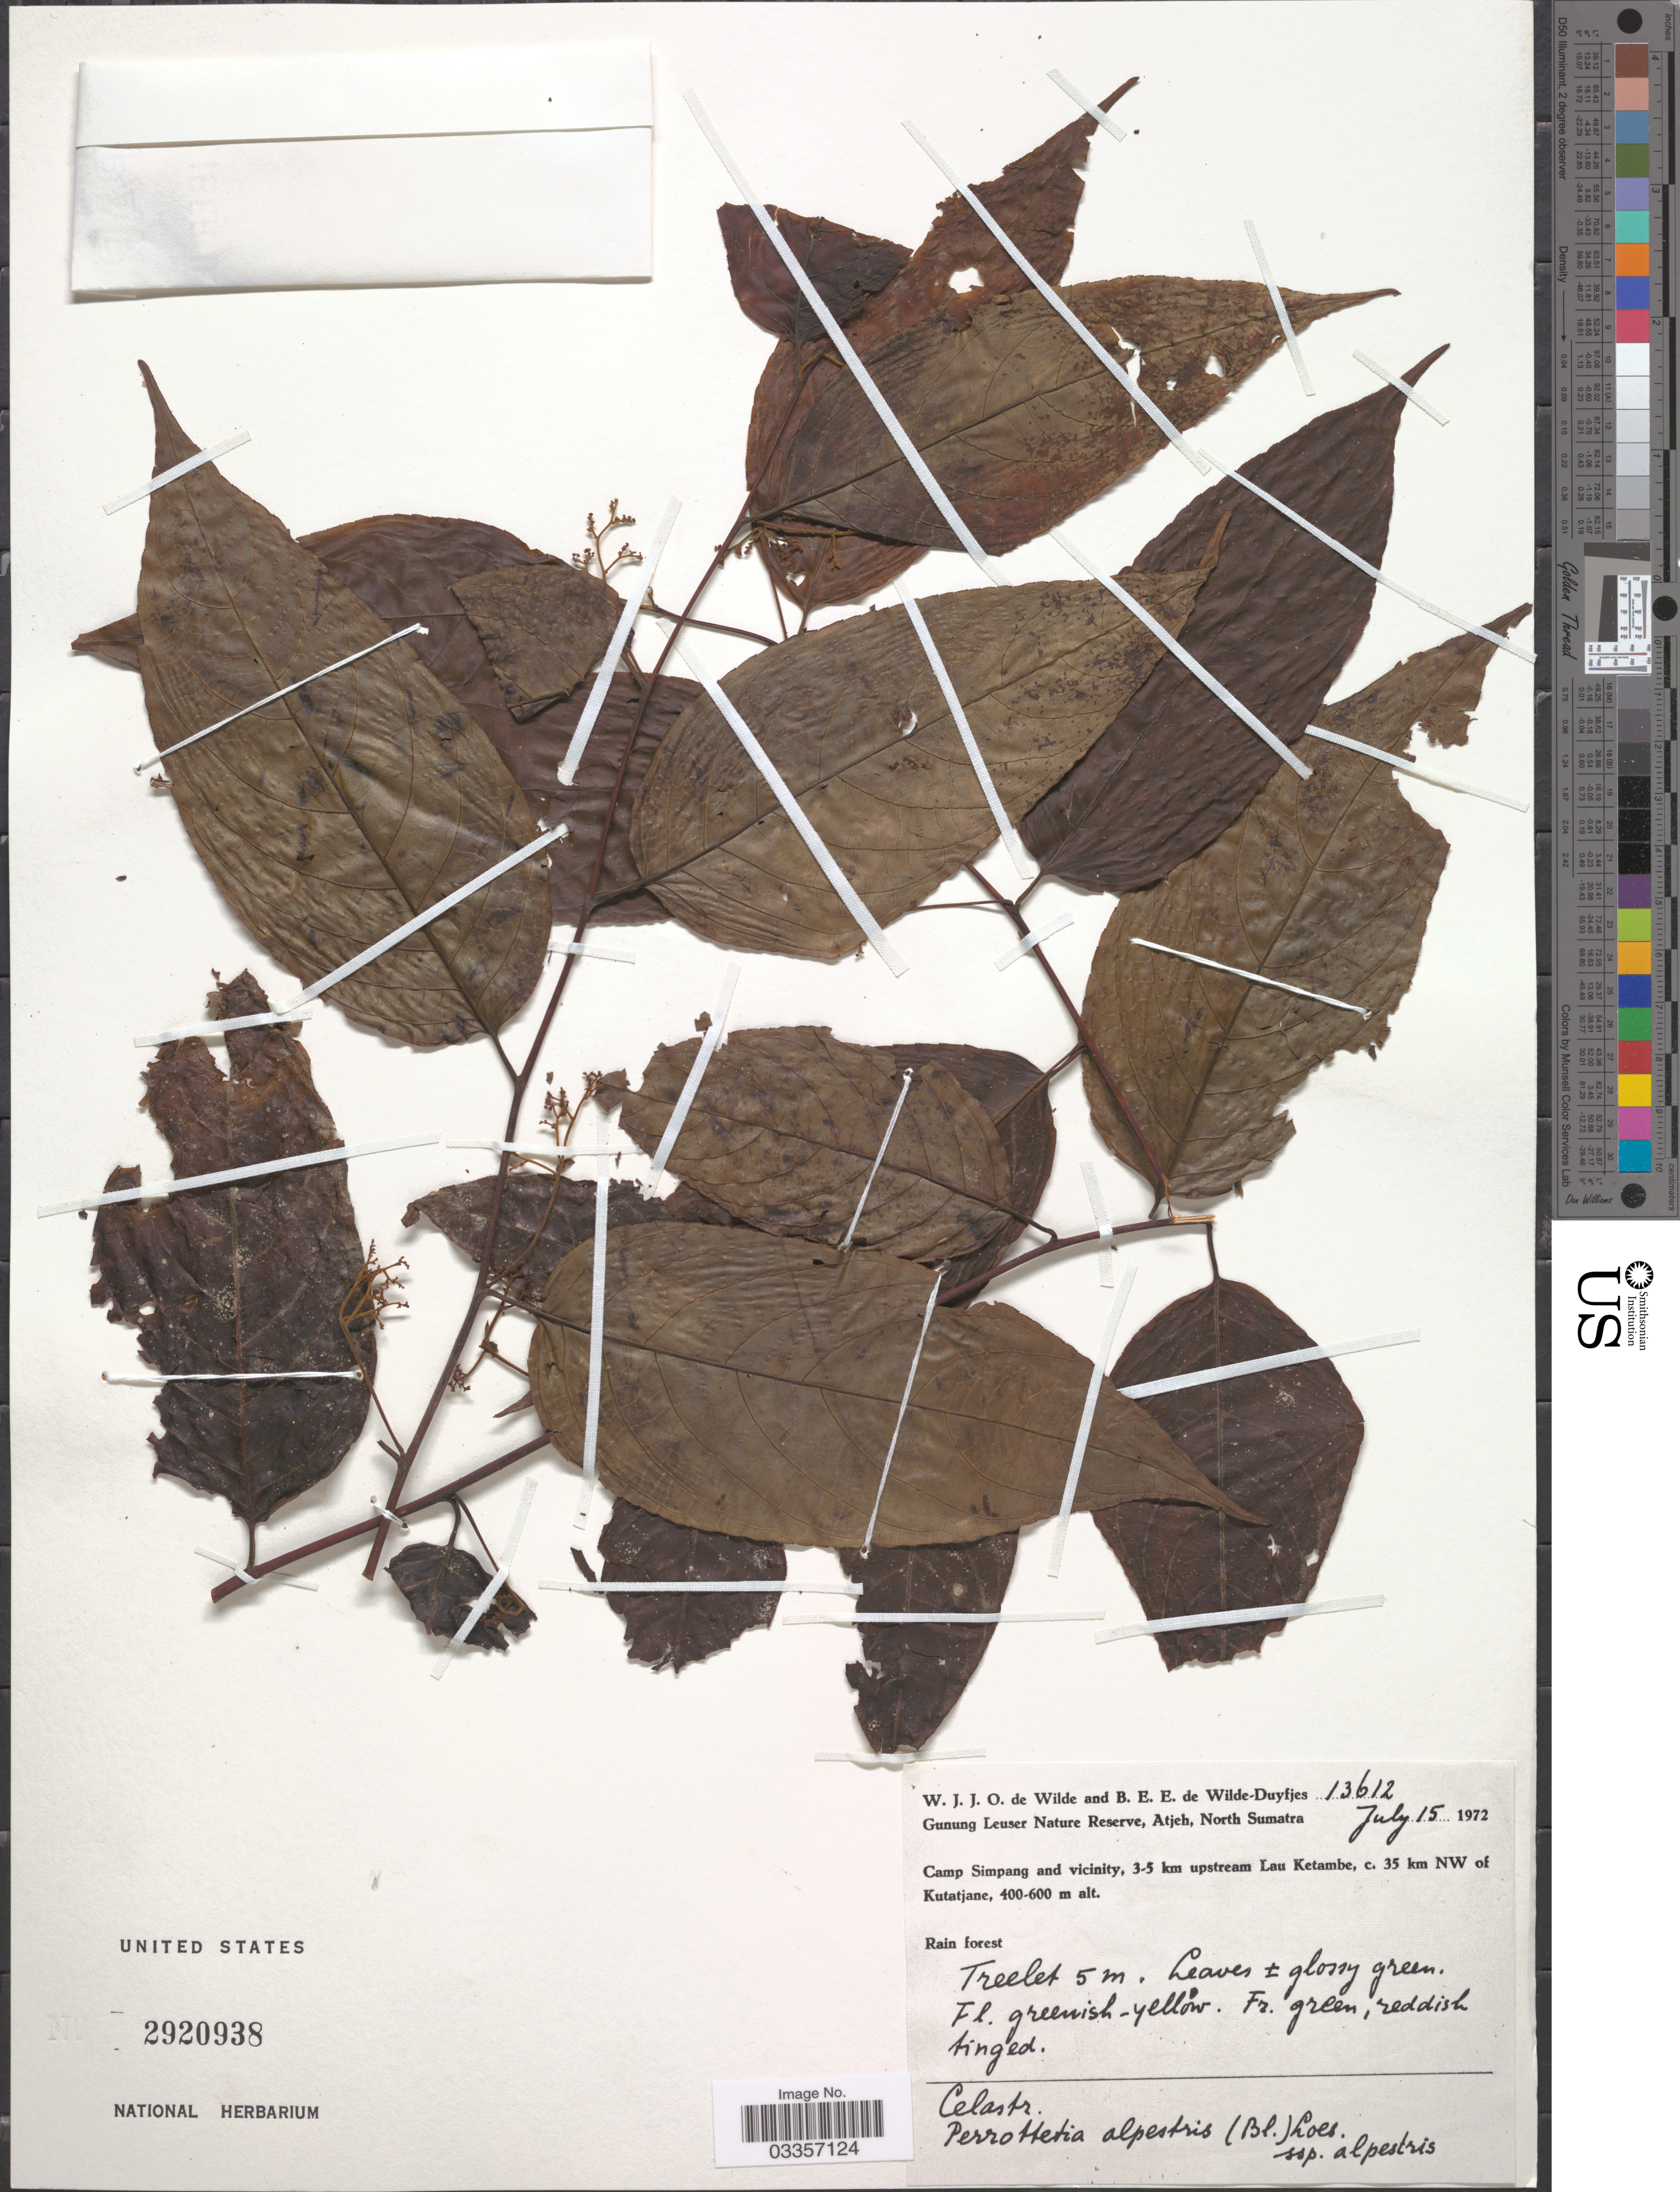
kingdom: Plantae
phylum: Tracheophyta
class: Magnoliopsida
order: Huerteales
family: Dipentodontaceae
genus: Perrottetia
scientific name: Perrottetia alpestris subsp. alpestris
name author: (Blume) Loes.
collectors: W. J. de Wilde & B. E. de Wilde-Duyfjes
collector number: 13612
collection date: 1972-07-15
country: Indonesia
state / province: Sumatra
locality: Gunung Leuser Nature Reserve, Atjeh, North Sumatra, Camp Simpang and vicinity, 3-5 km upstream Lau Ketambe, c. 35 km NW of Kutatjane.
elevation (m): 400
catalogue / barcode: US 2920938